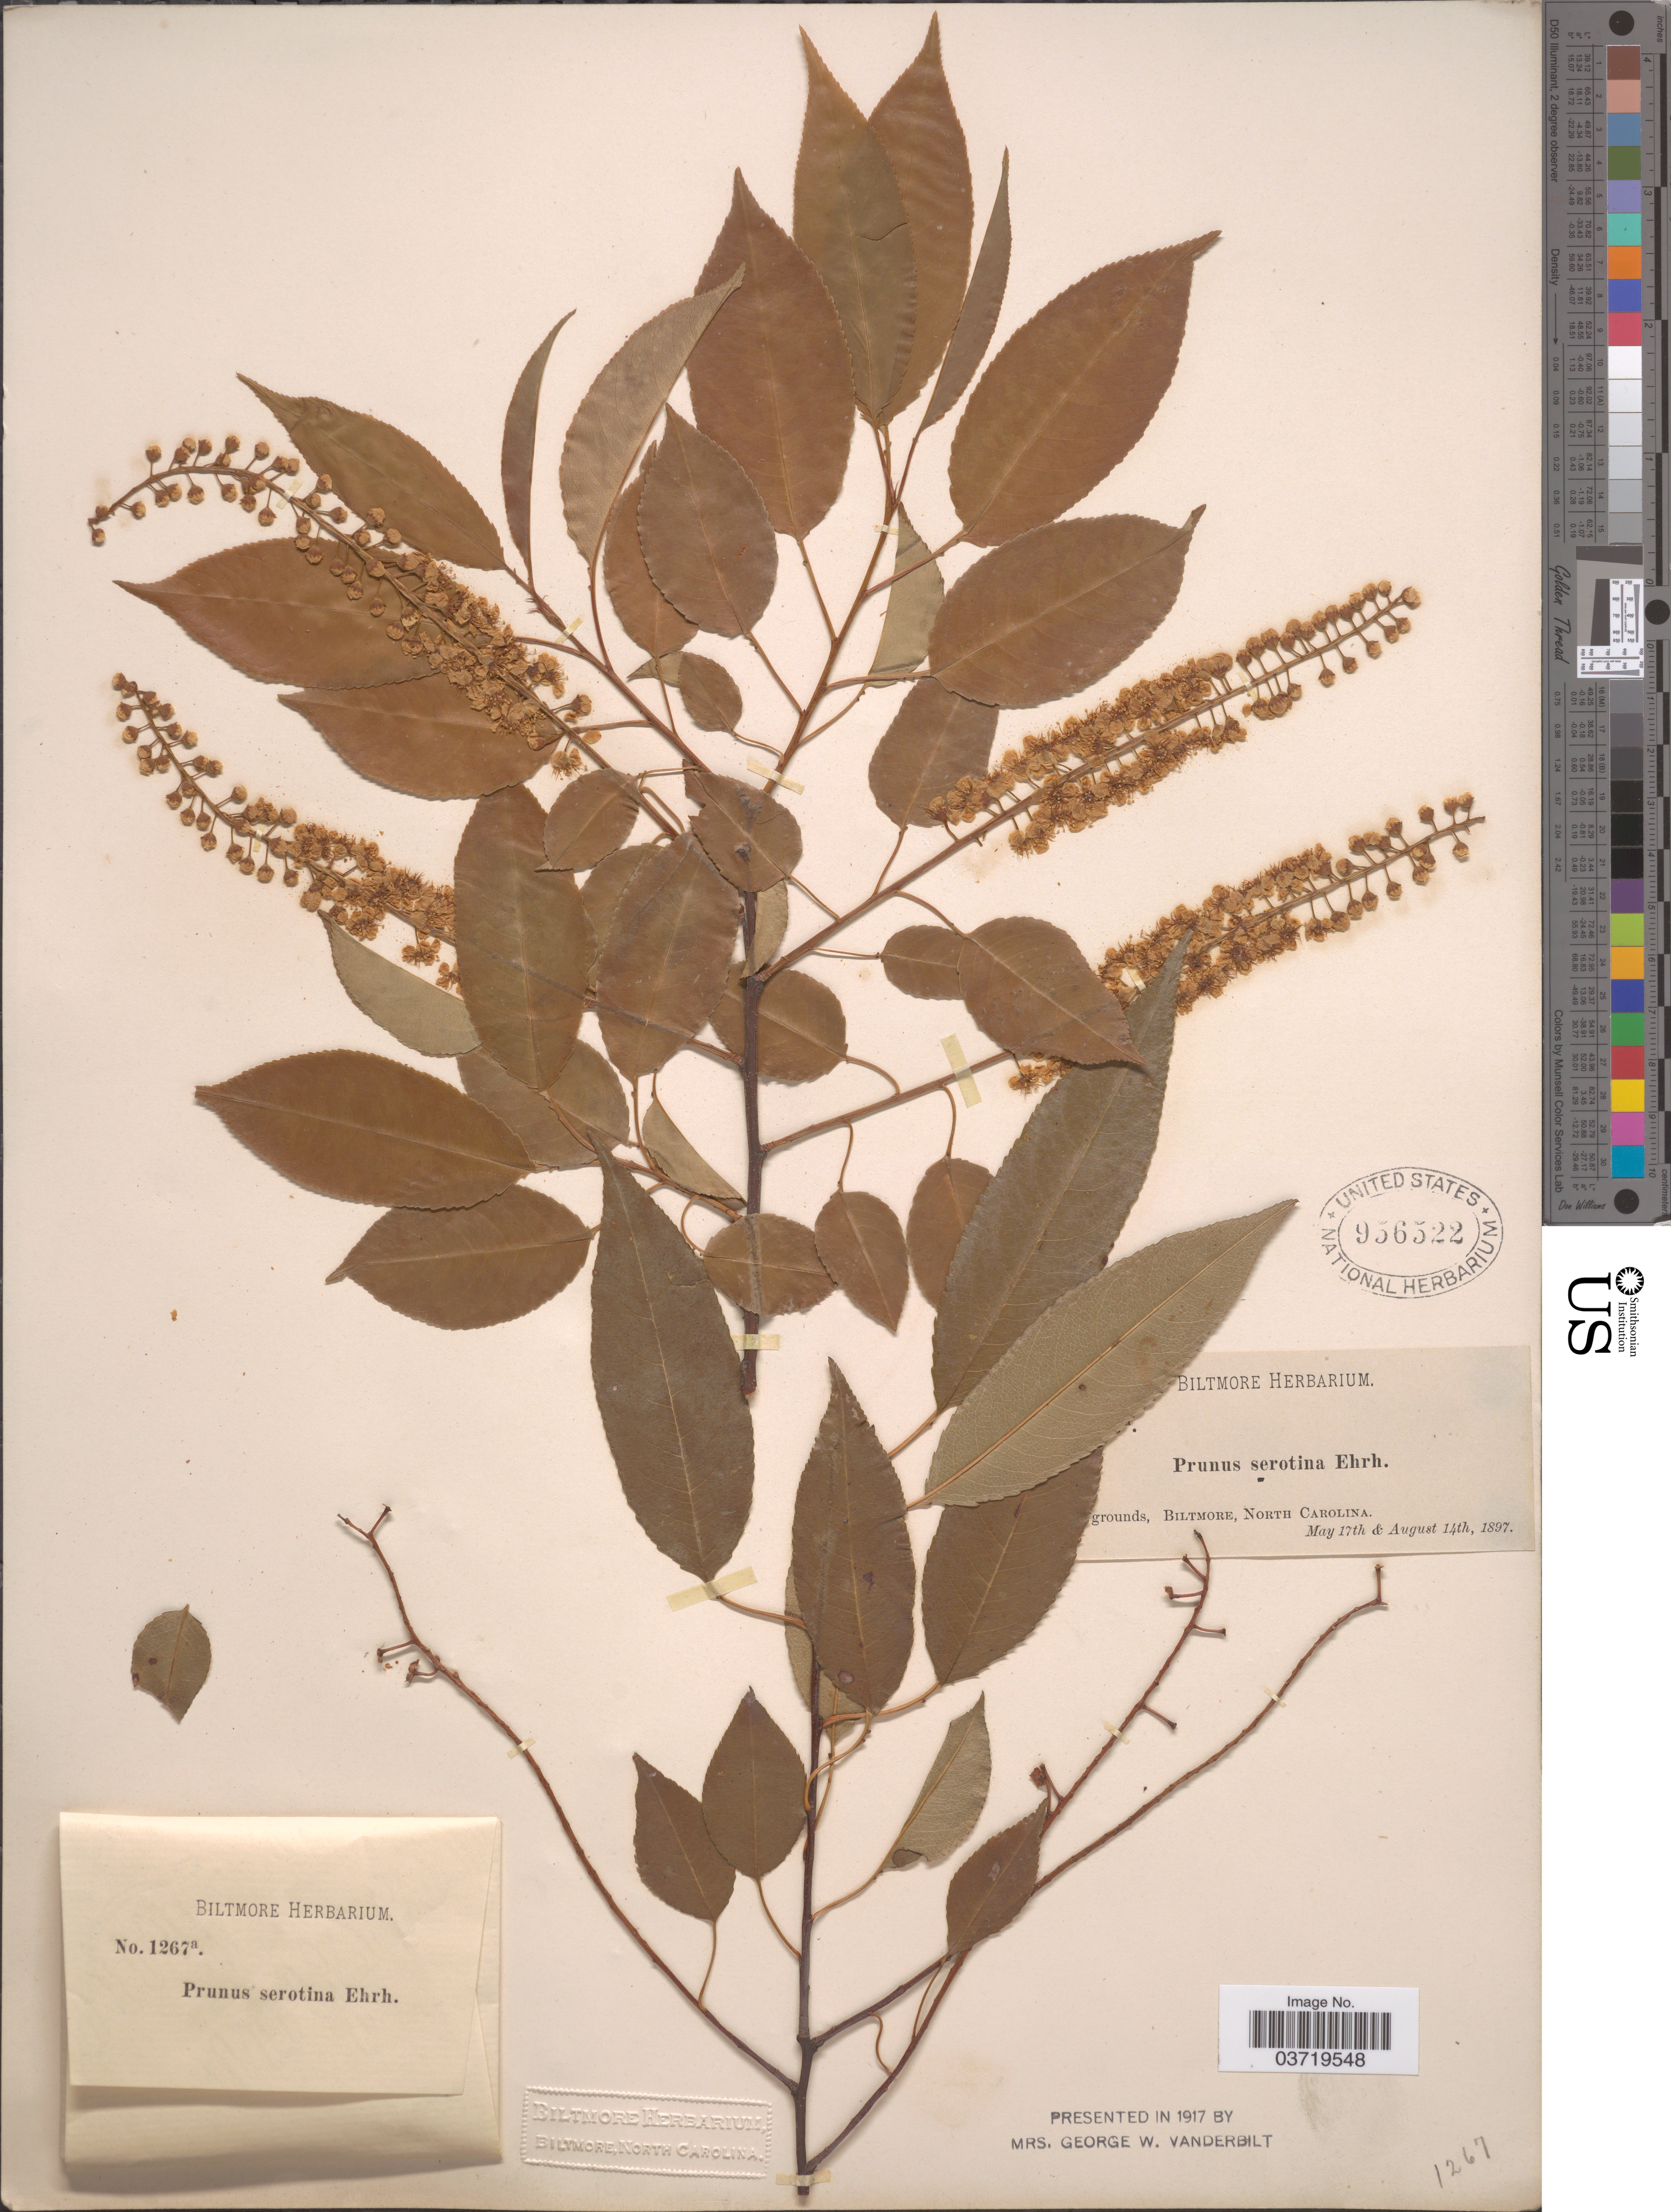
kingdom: Plantae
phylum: Tracheophyta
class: Magnoliopsida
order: Rosales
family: Rosaceae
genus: Prunus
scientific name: Prunus serotina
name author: Ehrh.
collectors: ex herb. Biltmore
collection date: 1897-05-17/1897-08-14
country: United States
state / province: North Carolina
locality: Biltmore.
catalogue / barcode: US 956522